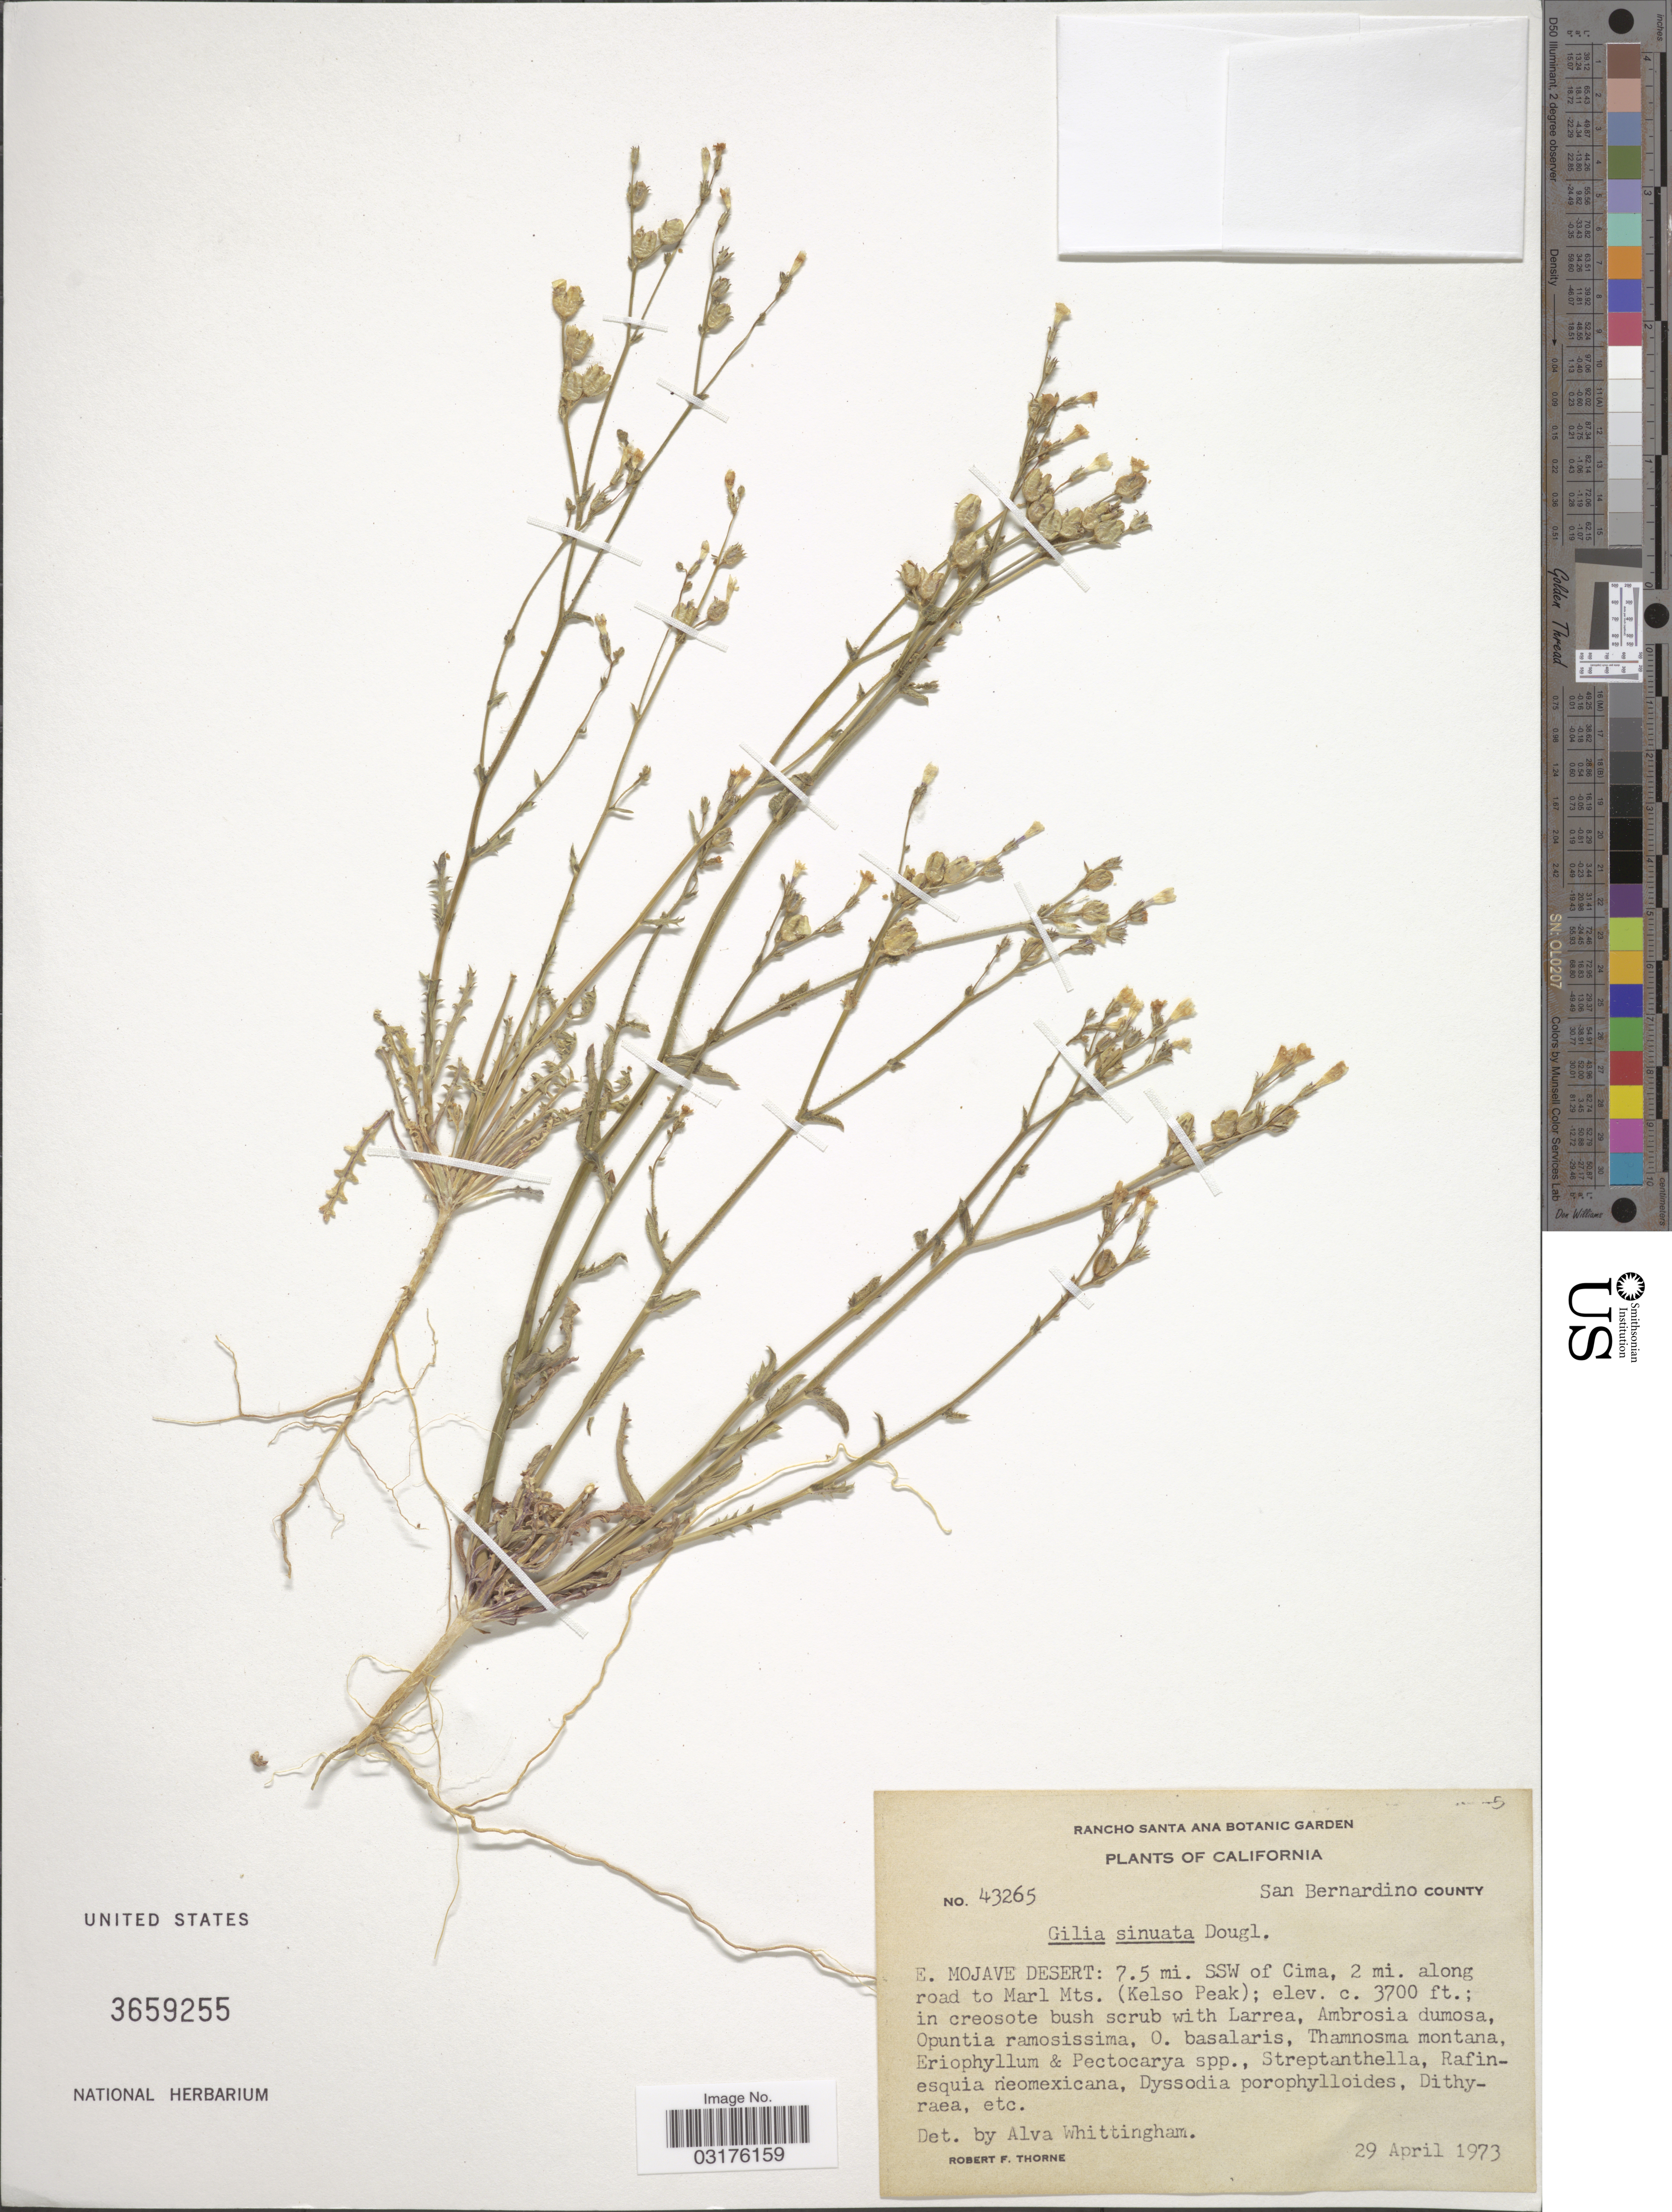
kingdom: Plantae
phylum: Tracheophyta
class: Magnoliopsida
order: Ericales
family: Polemoniaceae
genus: Gilia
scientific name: Gilia sinuata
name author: Douglas ex Benth.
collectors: R. F. Thorne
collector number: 43265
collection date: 1973-04-29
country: United States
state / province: California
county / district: San Bernardino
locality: San Bernardino County, E. Mojave Desert: 7.5 mi. SSW of Cima, 2 mi. along road to Marl Mts. (Kelso Peak).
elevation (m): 1128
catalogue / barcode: US 3659255